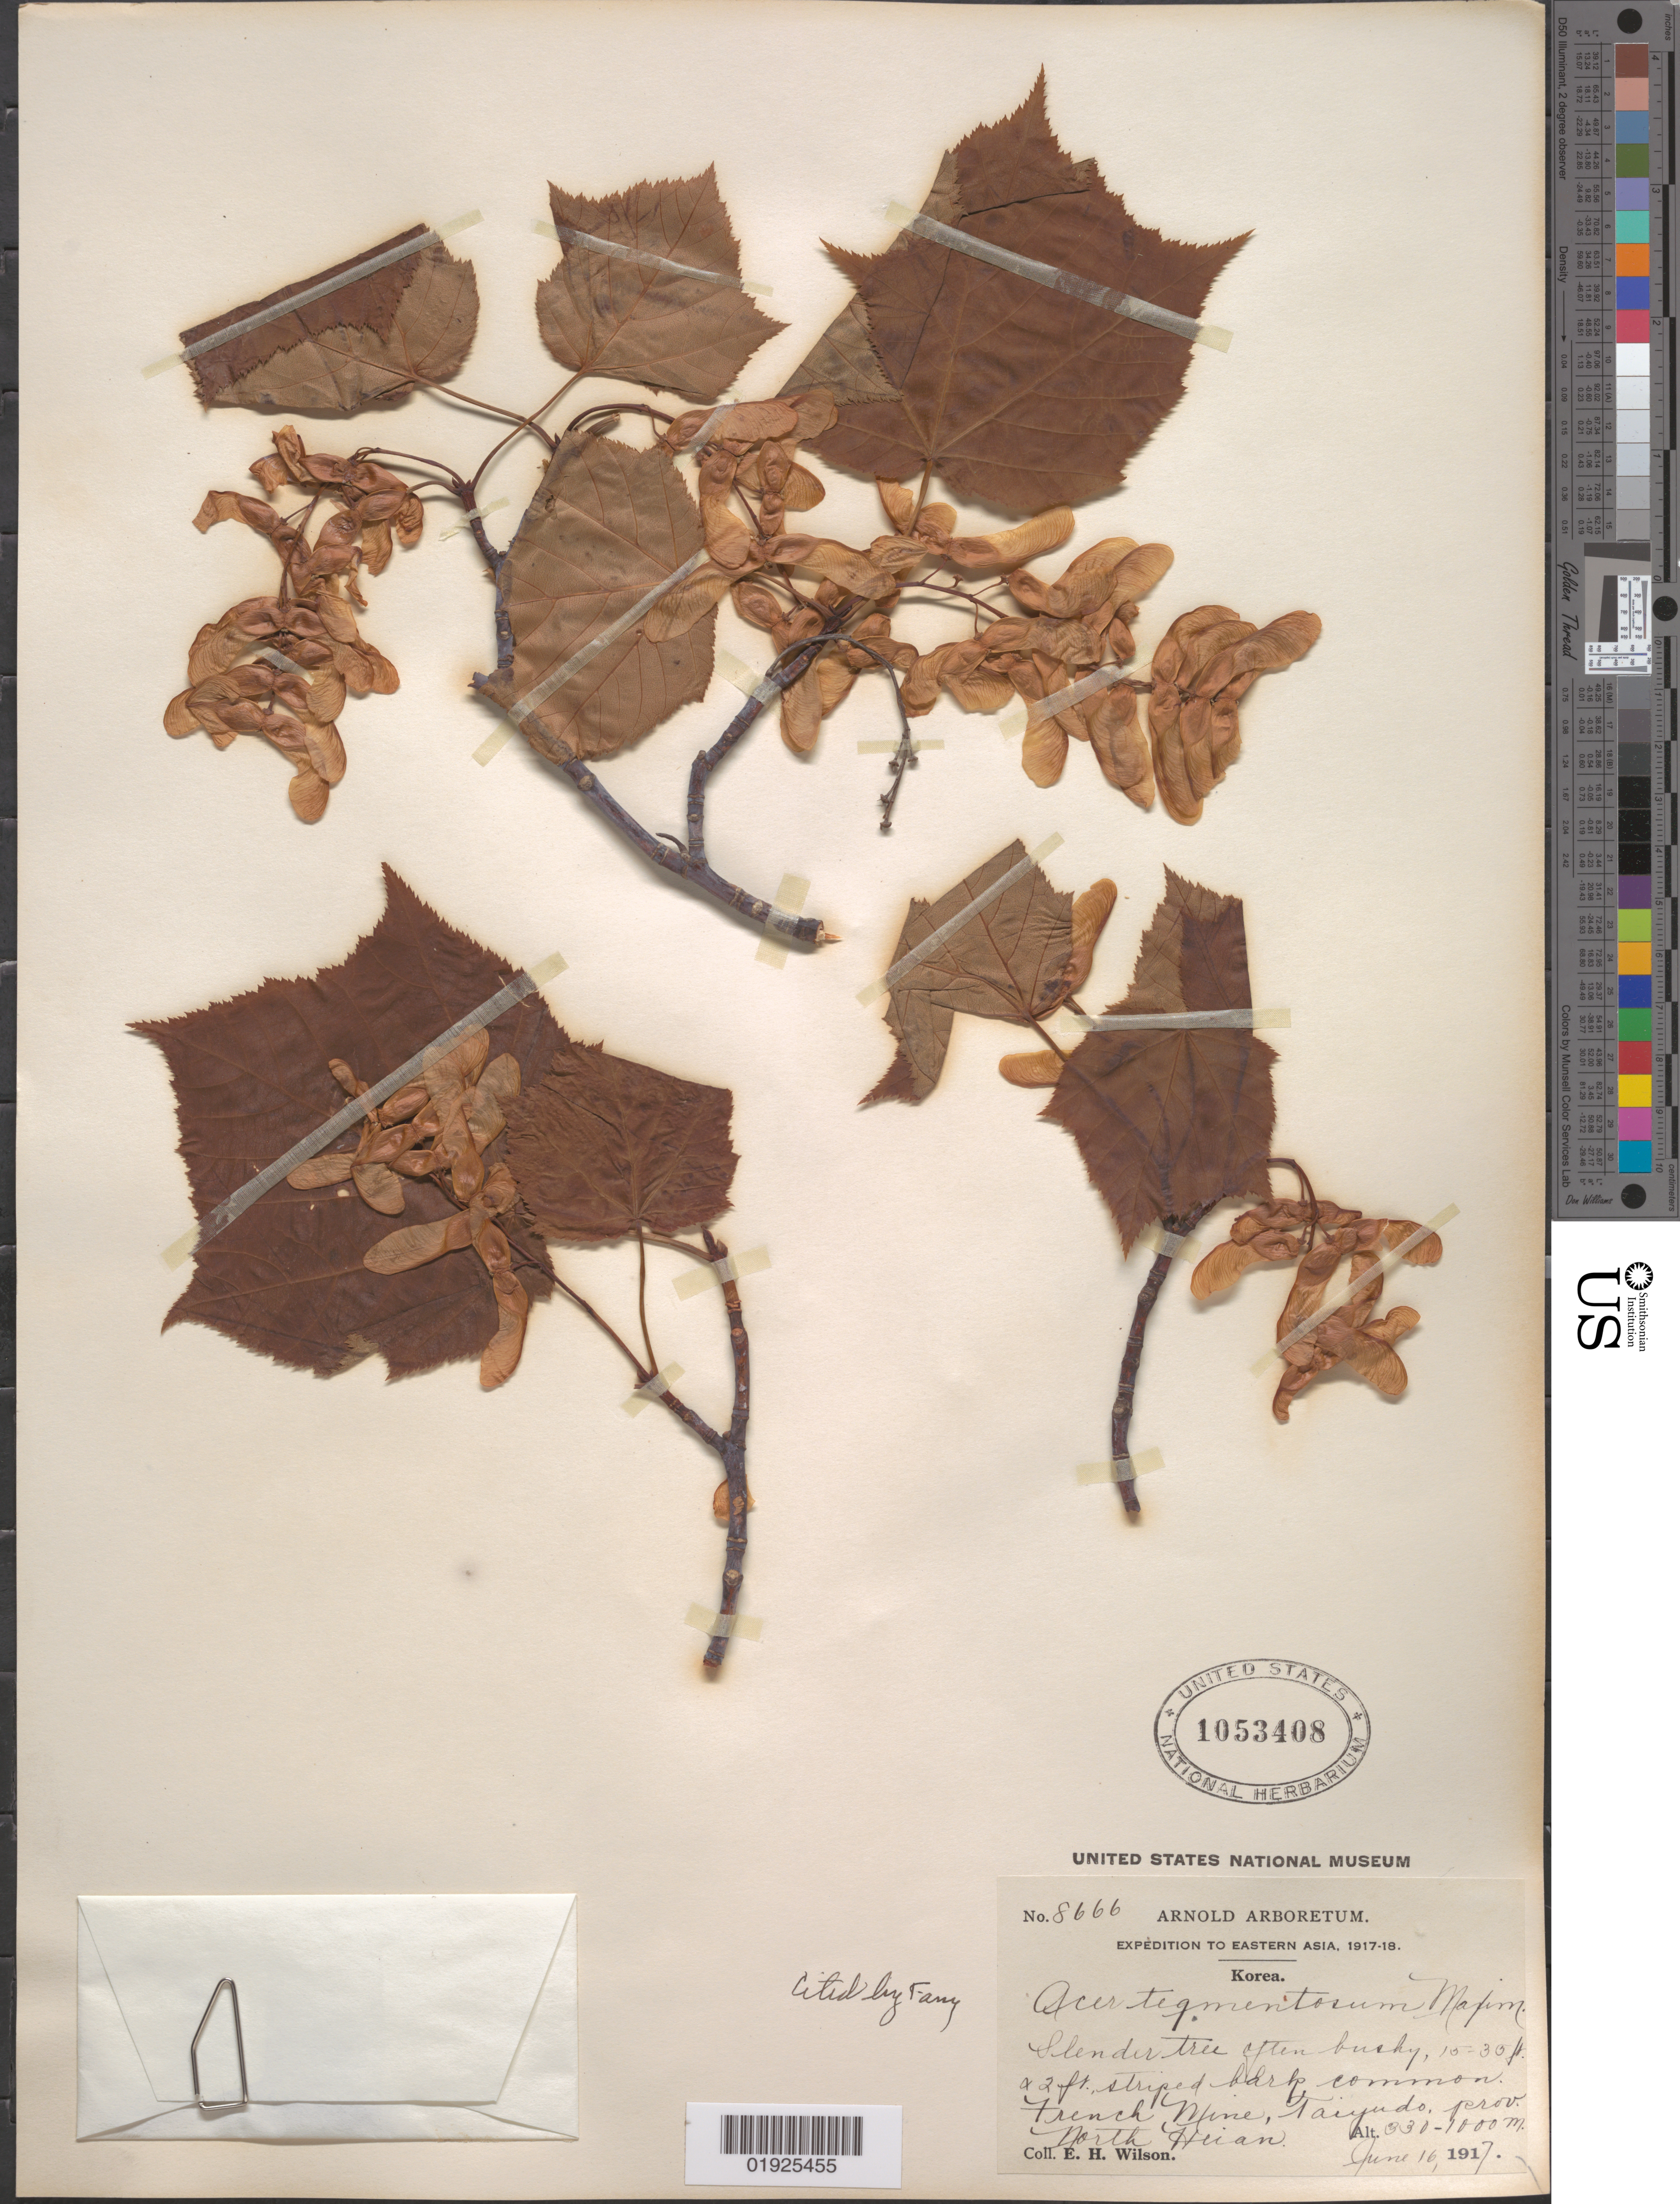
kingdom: Plantae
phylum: Tracheophyta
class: Magnoliopsida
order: Sapindales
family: Sapindaceae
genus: Acer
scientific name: Acer tegmentosum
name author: Maxim.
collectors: E. H. Wilson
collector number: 8666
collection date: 1917-06-16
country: North Korea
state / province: North Heian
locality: Prov. N. Heian. French Mine, Taiydo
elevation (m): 330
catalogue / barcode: US 1053408